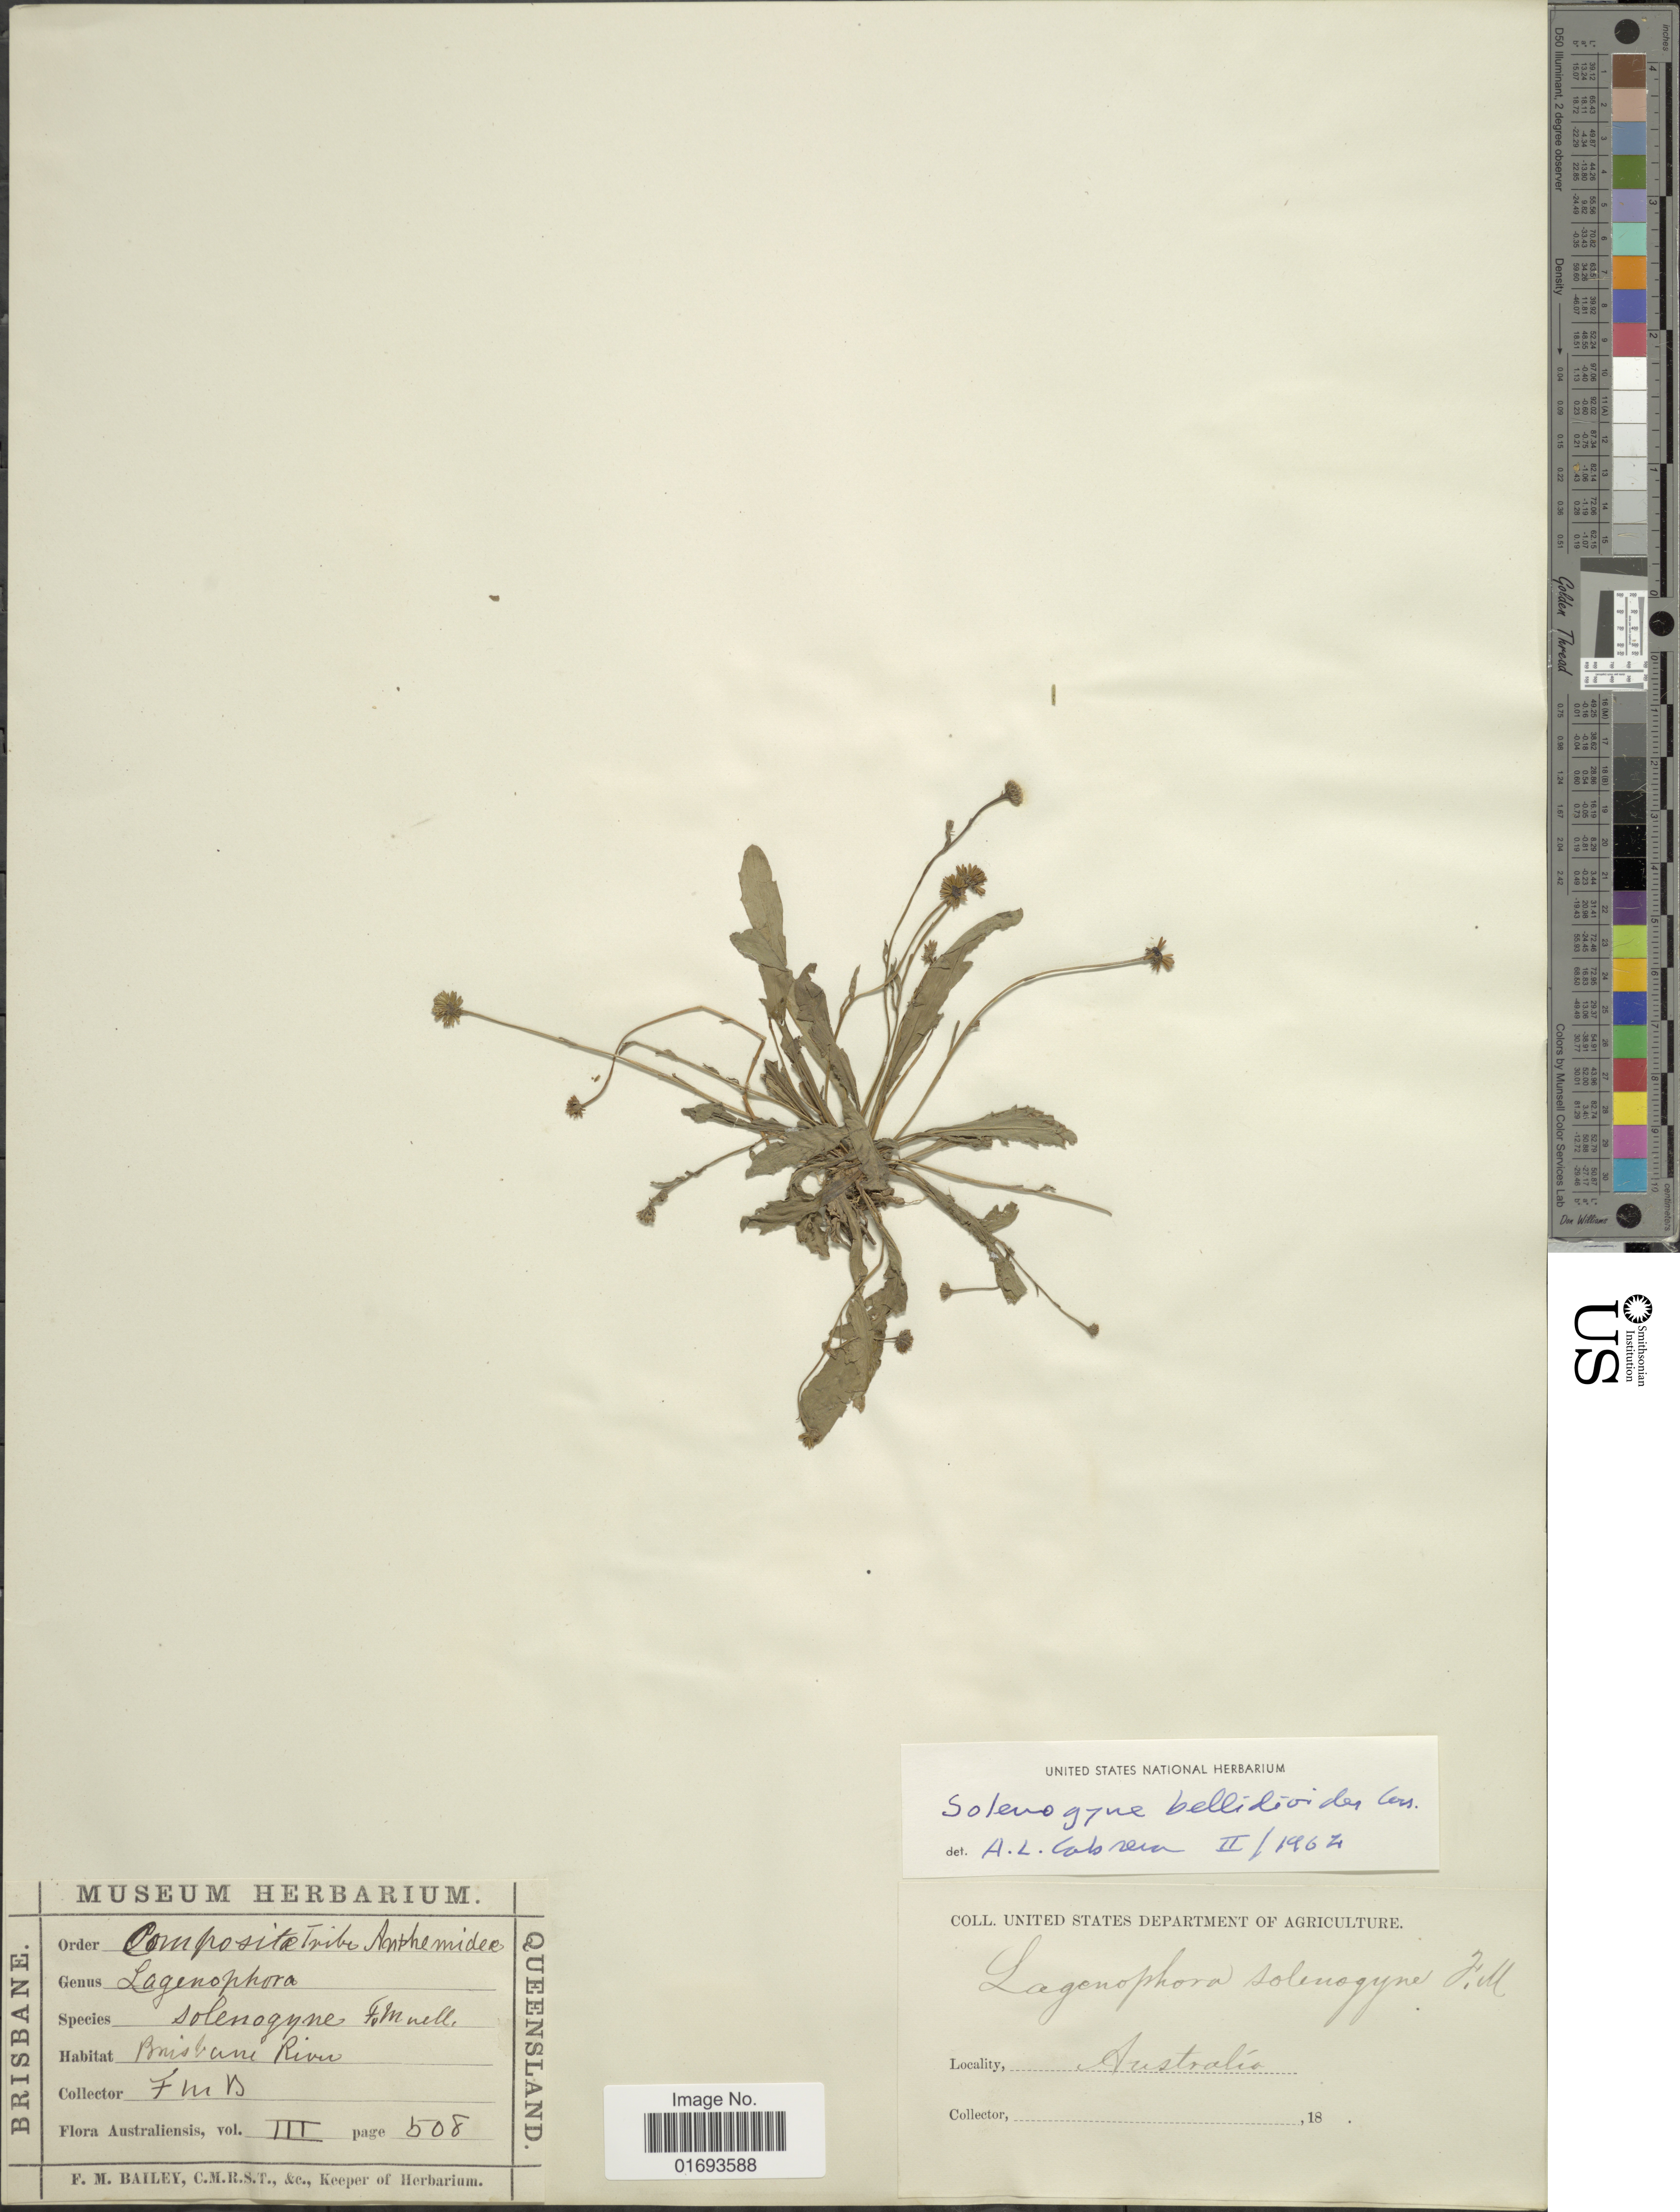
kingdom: Plantae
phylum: Tracheophyta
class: Magnoliopsida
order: Asterales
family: Asteraceae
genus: Solenogyne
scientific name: Solenogyne bellioides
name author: Cass.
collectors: F. M. Bailey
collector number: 508?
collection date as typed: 18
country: Australia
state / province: Queensland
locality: Brisbane, Queensland. Brisbane River